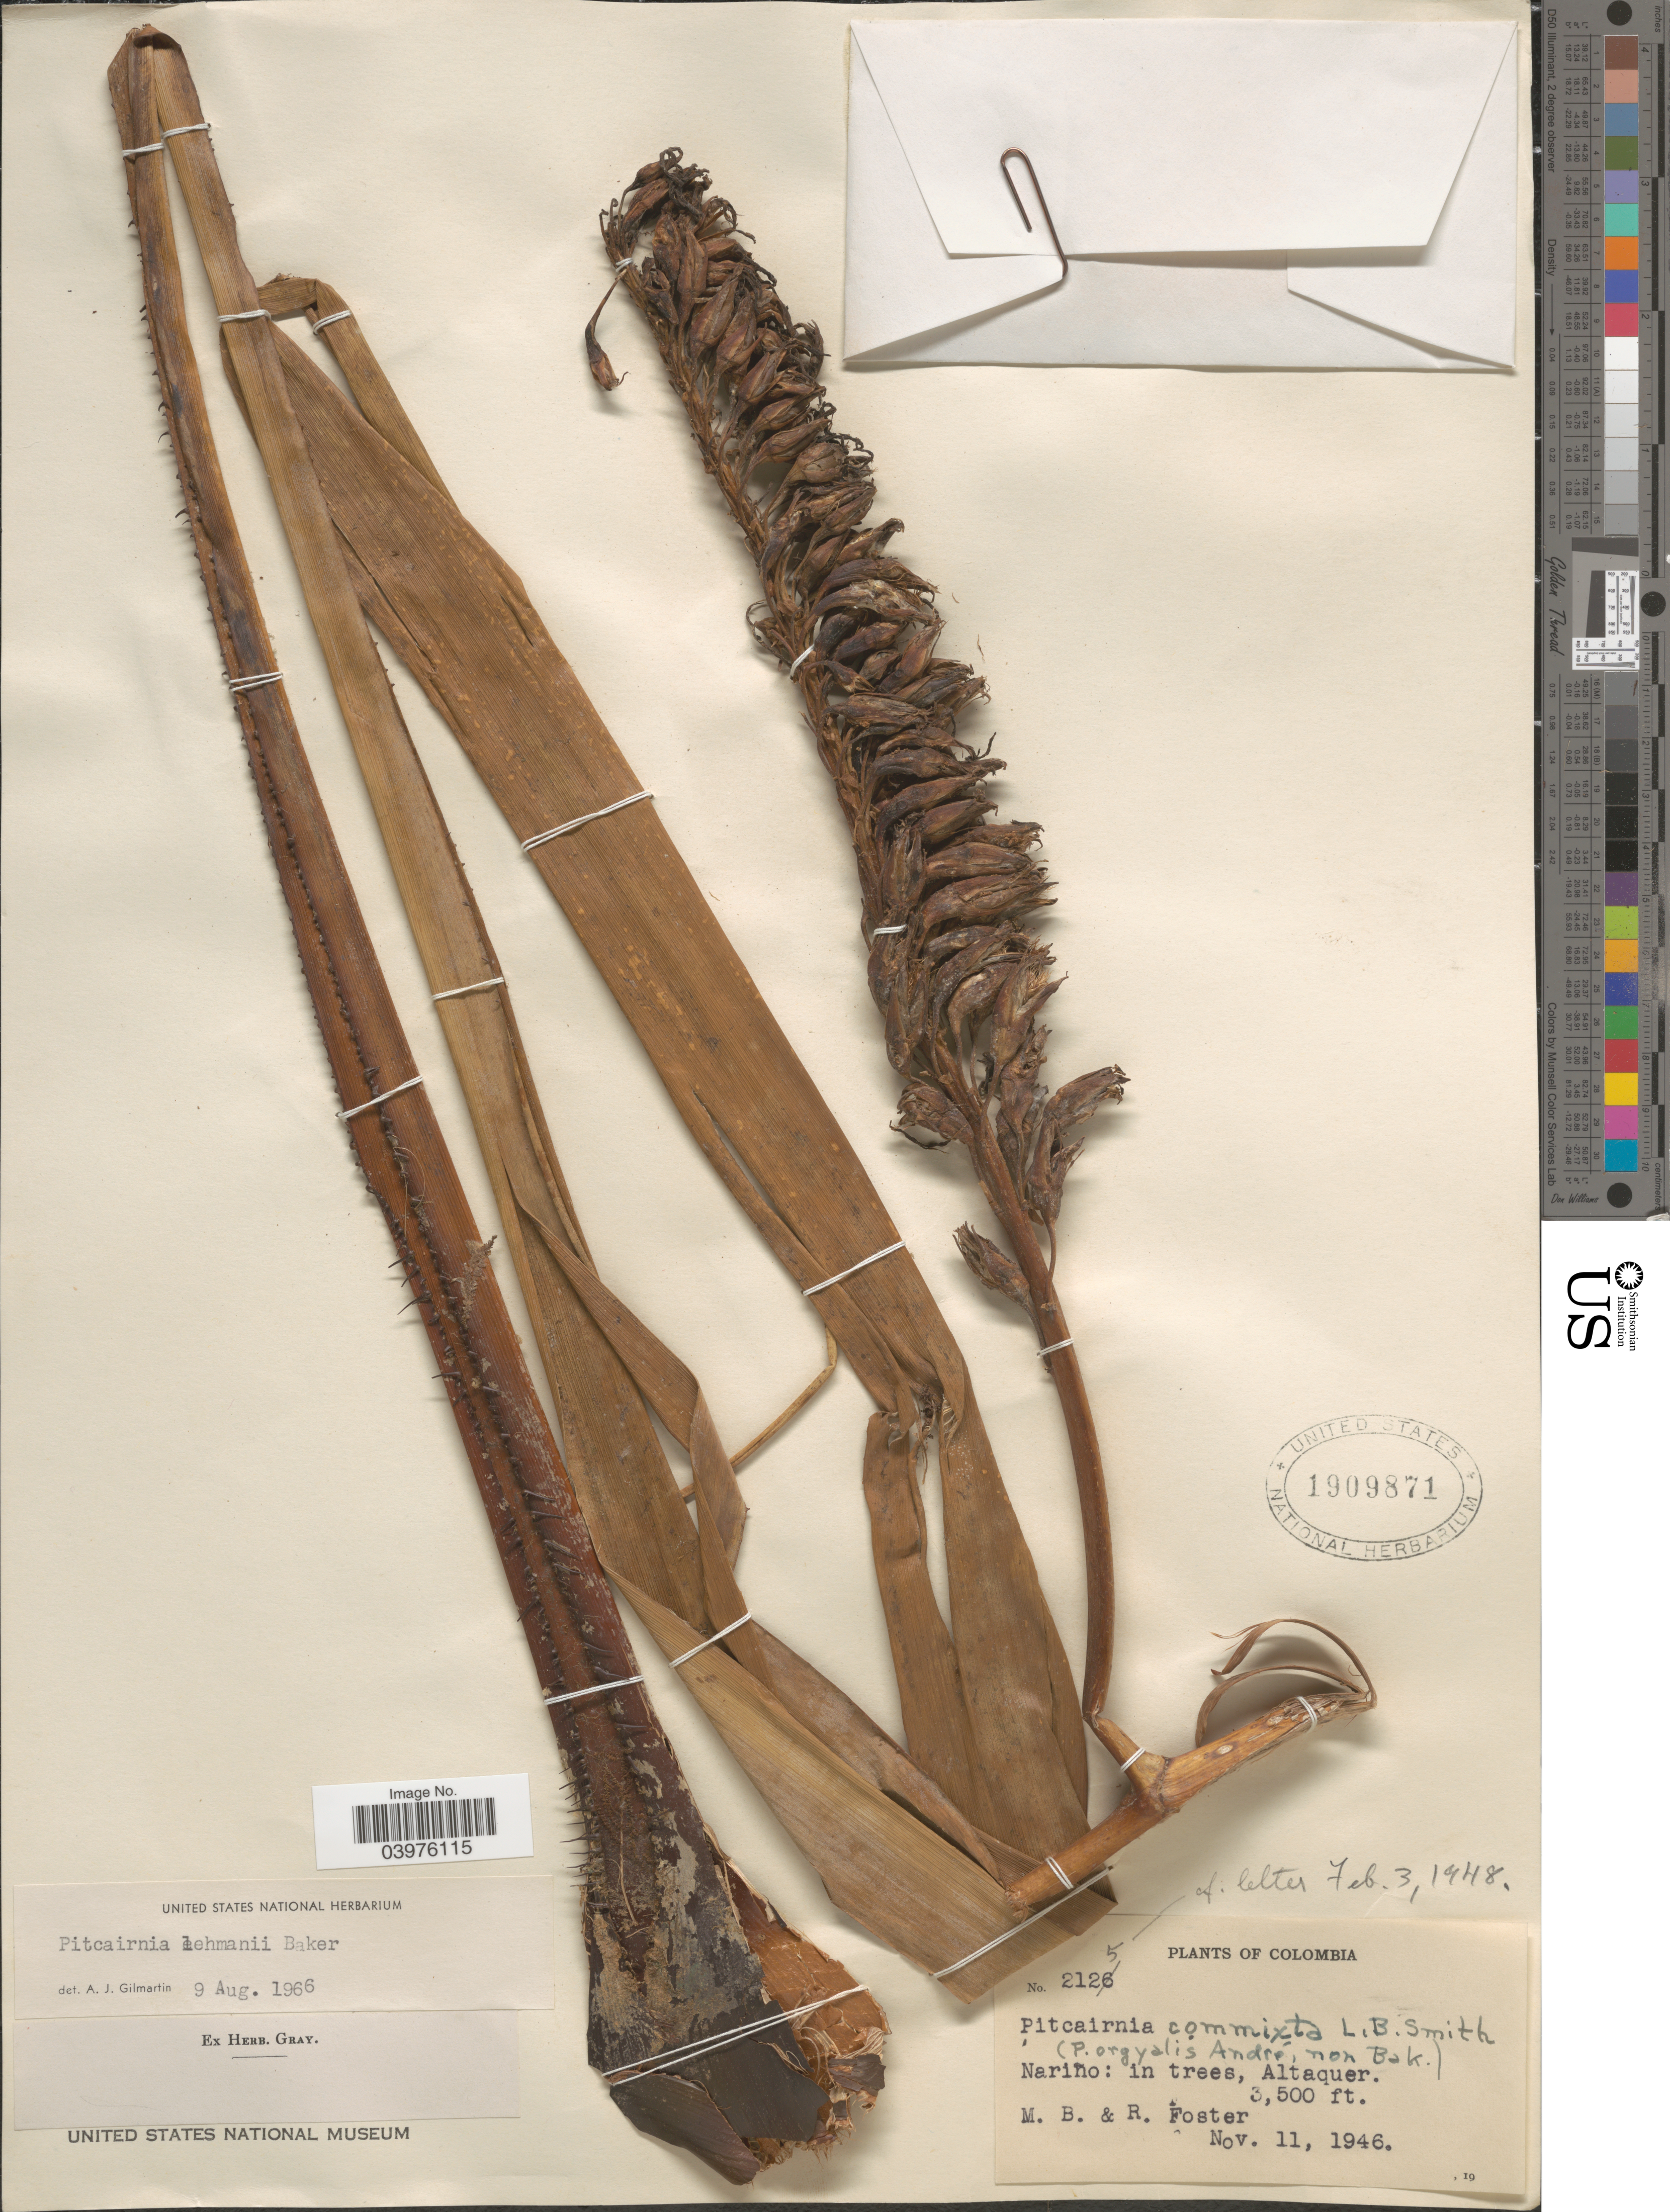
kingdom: Plantae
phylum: Tracheophyta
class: Liliopsida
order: Poales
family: Bromeliaceae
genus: Pitcairnia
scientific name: Pitcairnia lehmannii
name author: Baker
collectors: M. B. Foster & R. Foster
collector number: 2125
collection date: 1946-11-11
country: Colombia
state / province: Nariño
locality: In trees, Altaquer.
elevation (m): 1067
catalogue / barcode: US 1909871